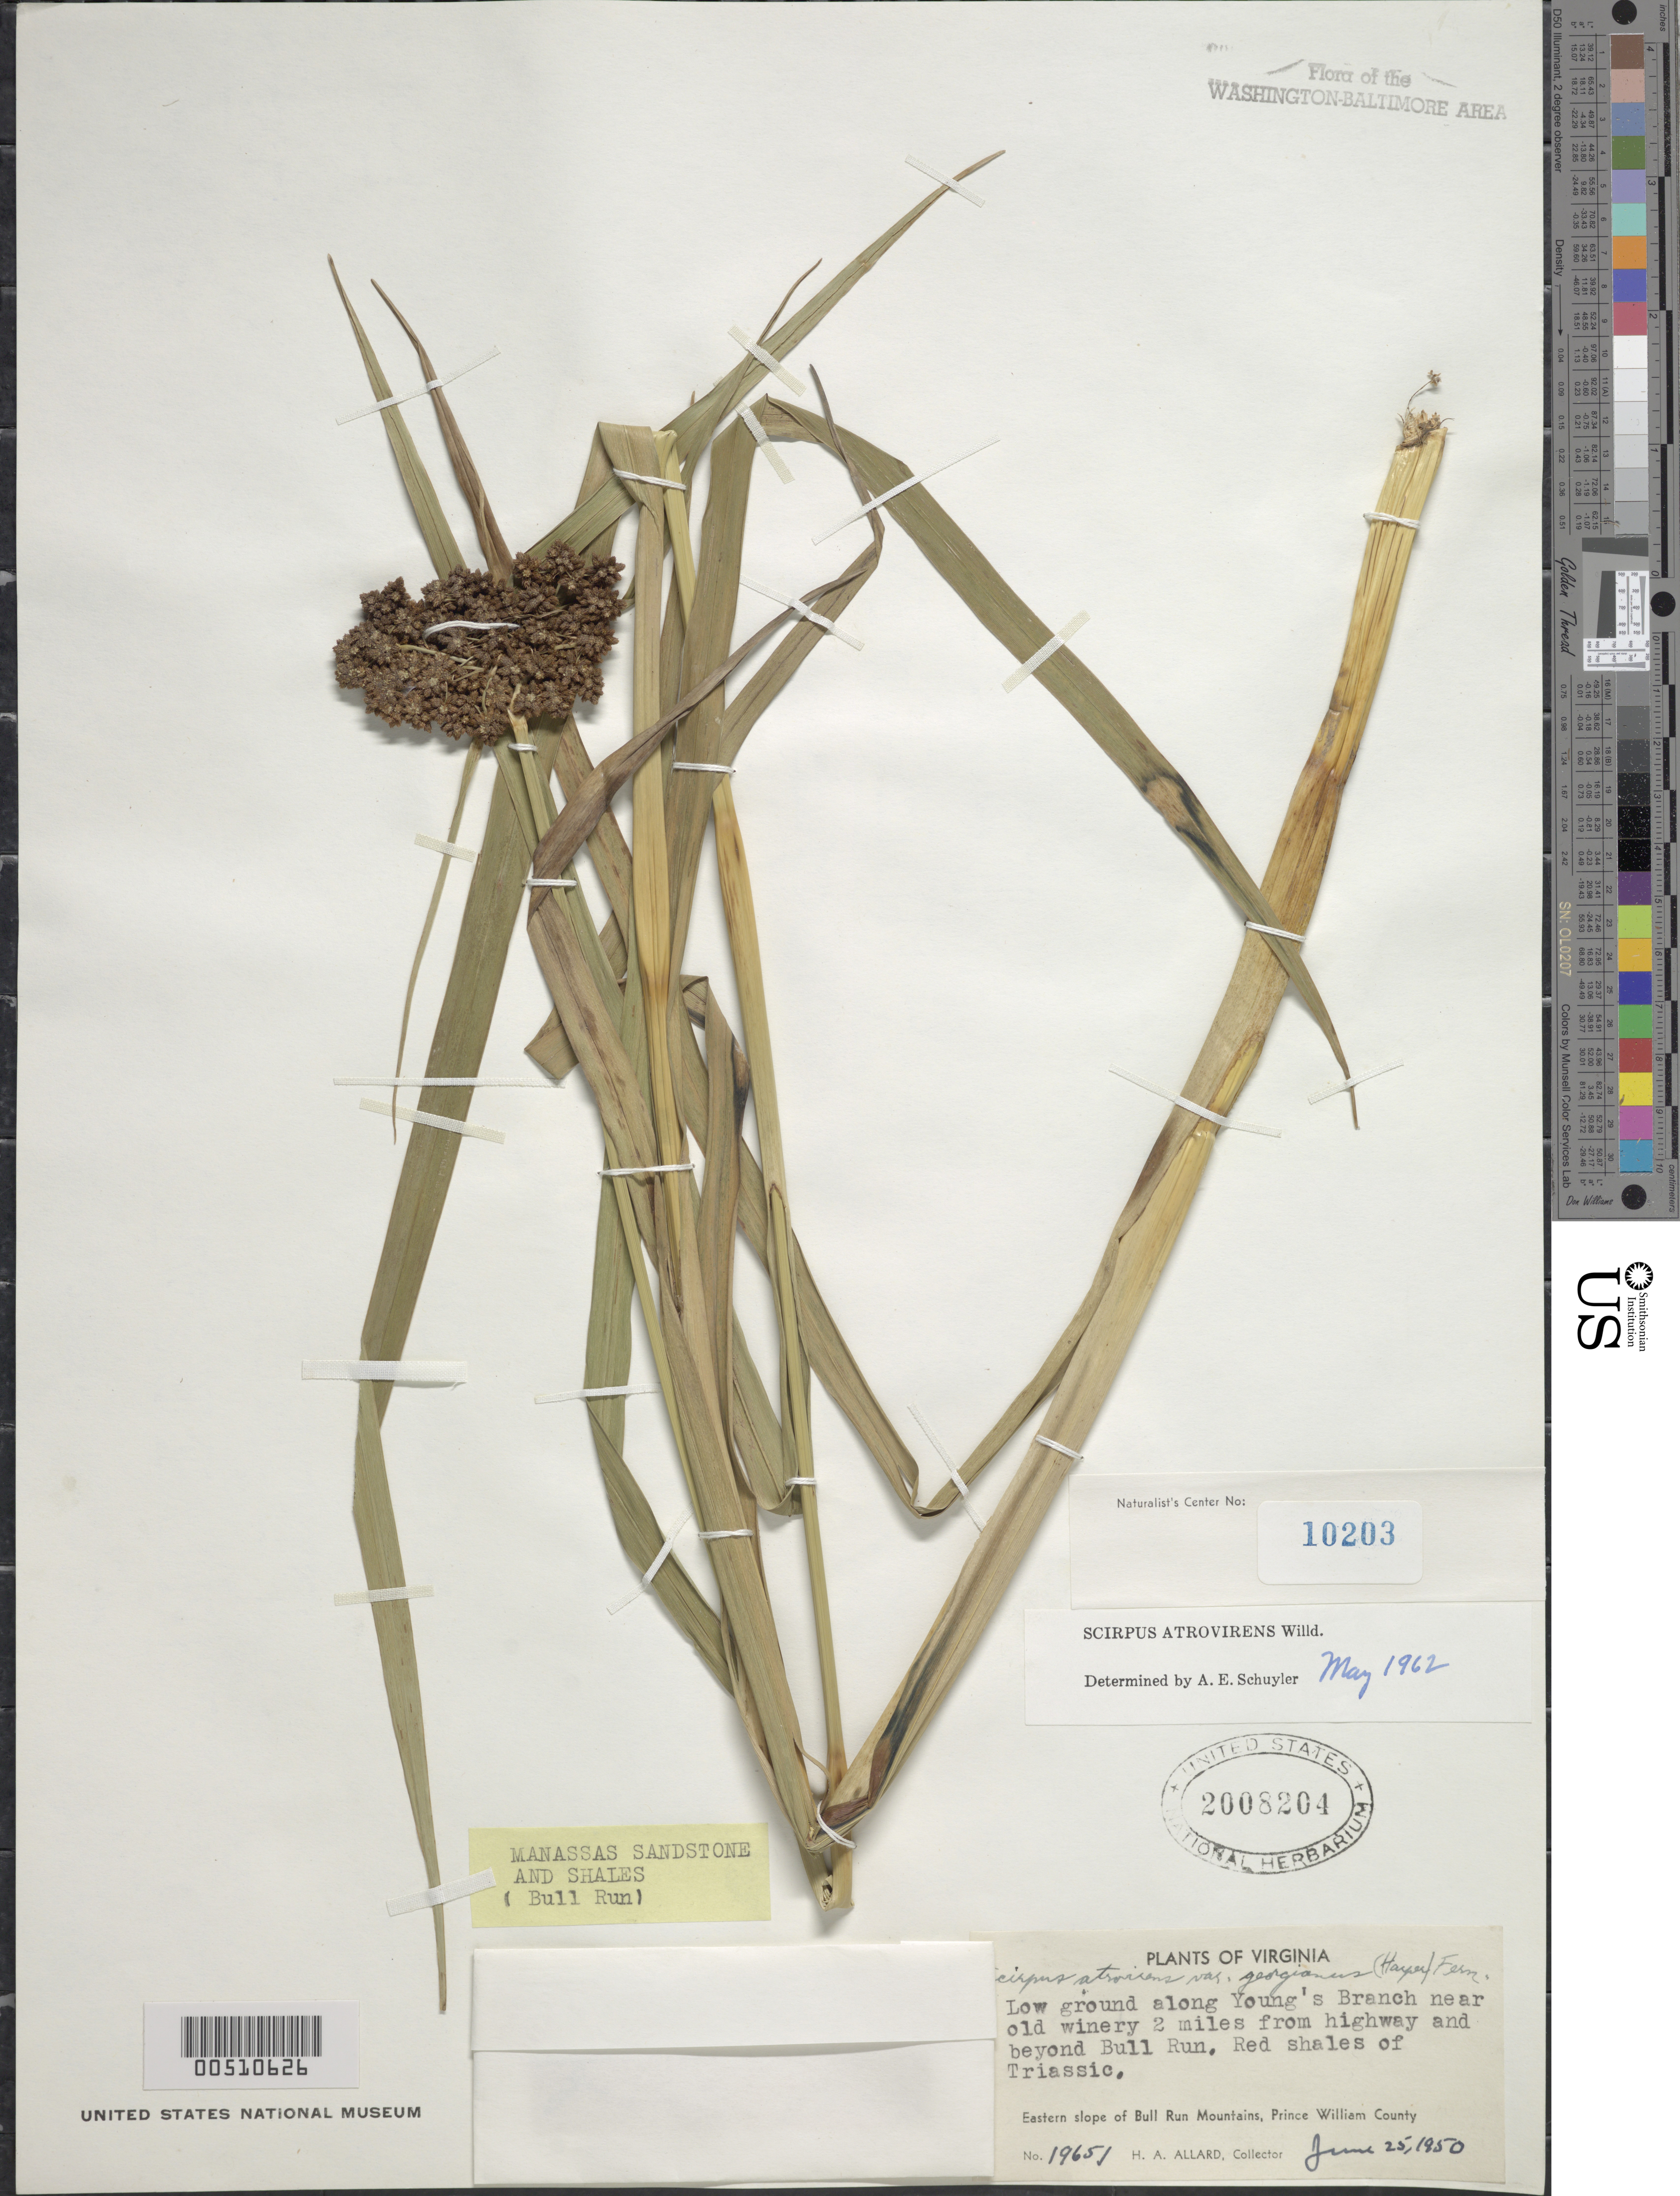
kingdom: Plantae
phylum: Tracheophyta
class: Liliopsida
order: Poales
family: Cyperaceae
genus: Scirpus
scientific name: Scirpus atrovirens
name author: Willd.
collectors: H. A. Allard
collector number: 19651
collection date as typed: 25 Jun 1950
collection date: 1950-06-25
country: United States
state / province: Virginia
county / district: Prince William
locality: Young's Branch, near Old Winery, 2 mi. from Hwy. and beyond Bull Run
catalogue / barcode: US 2008204